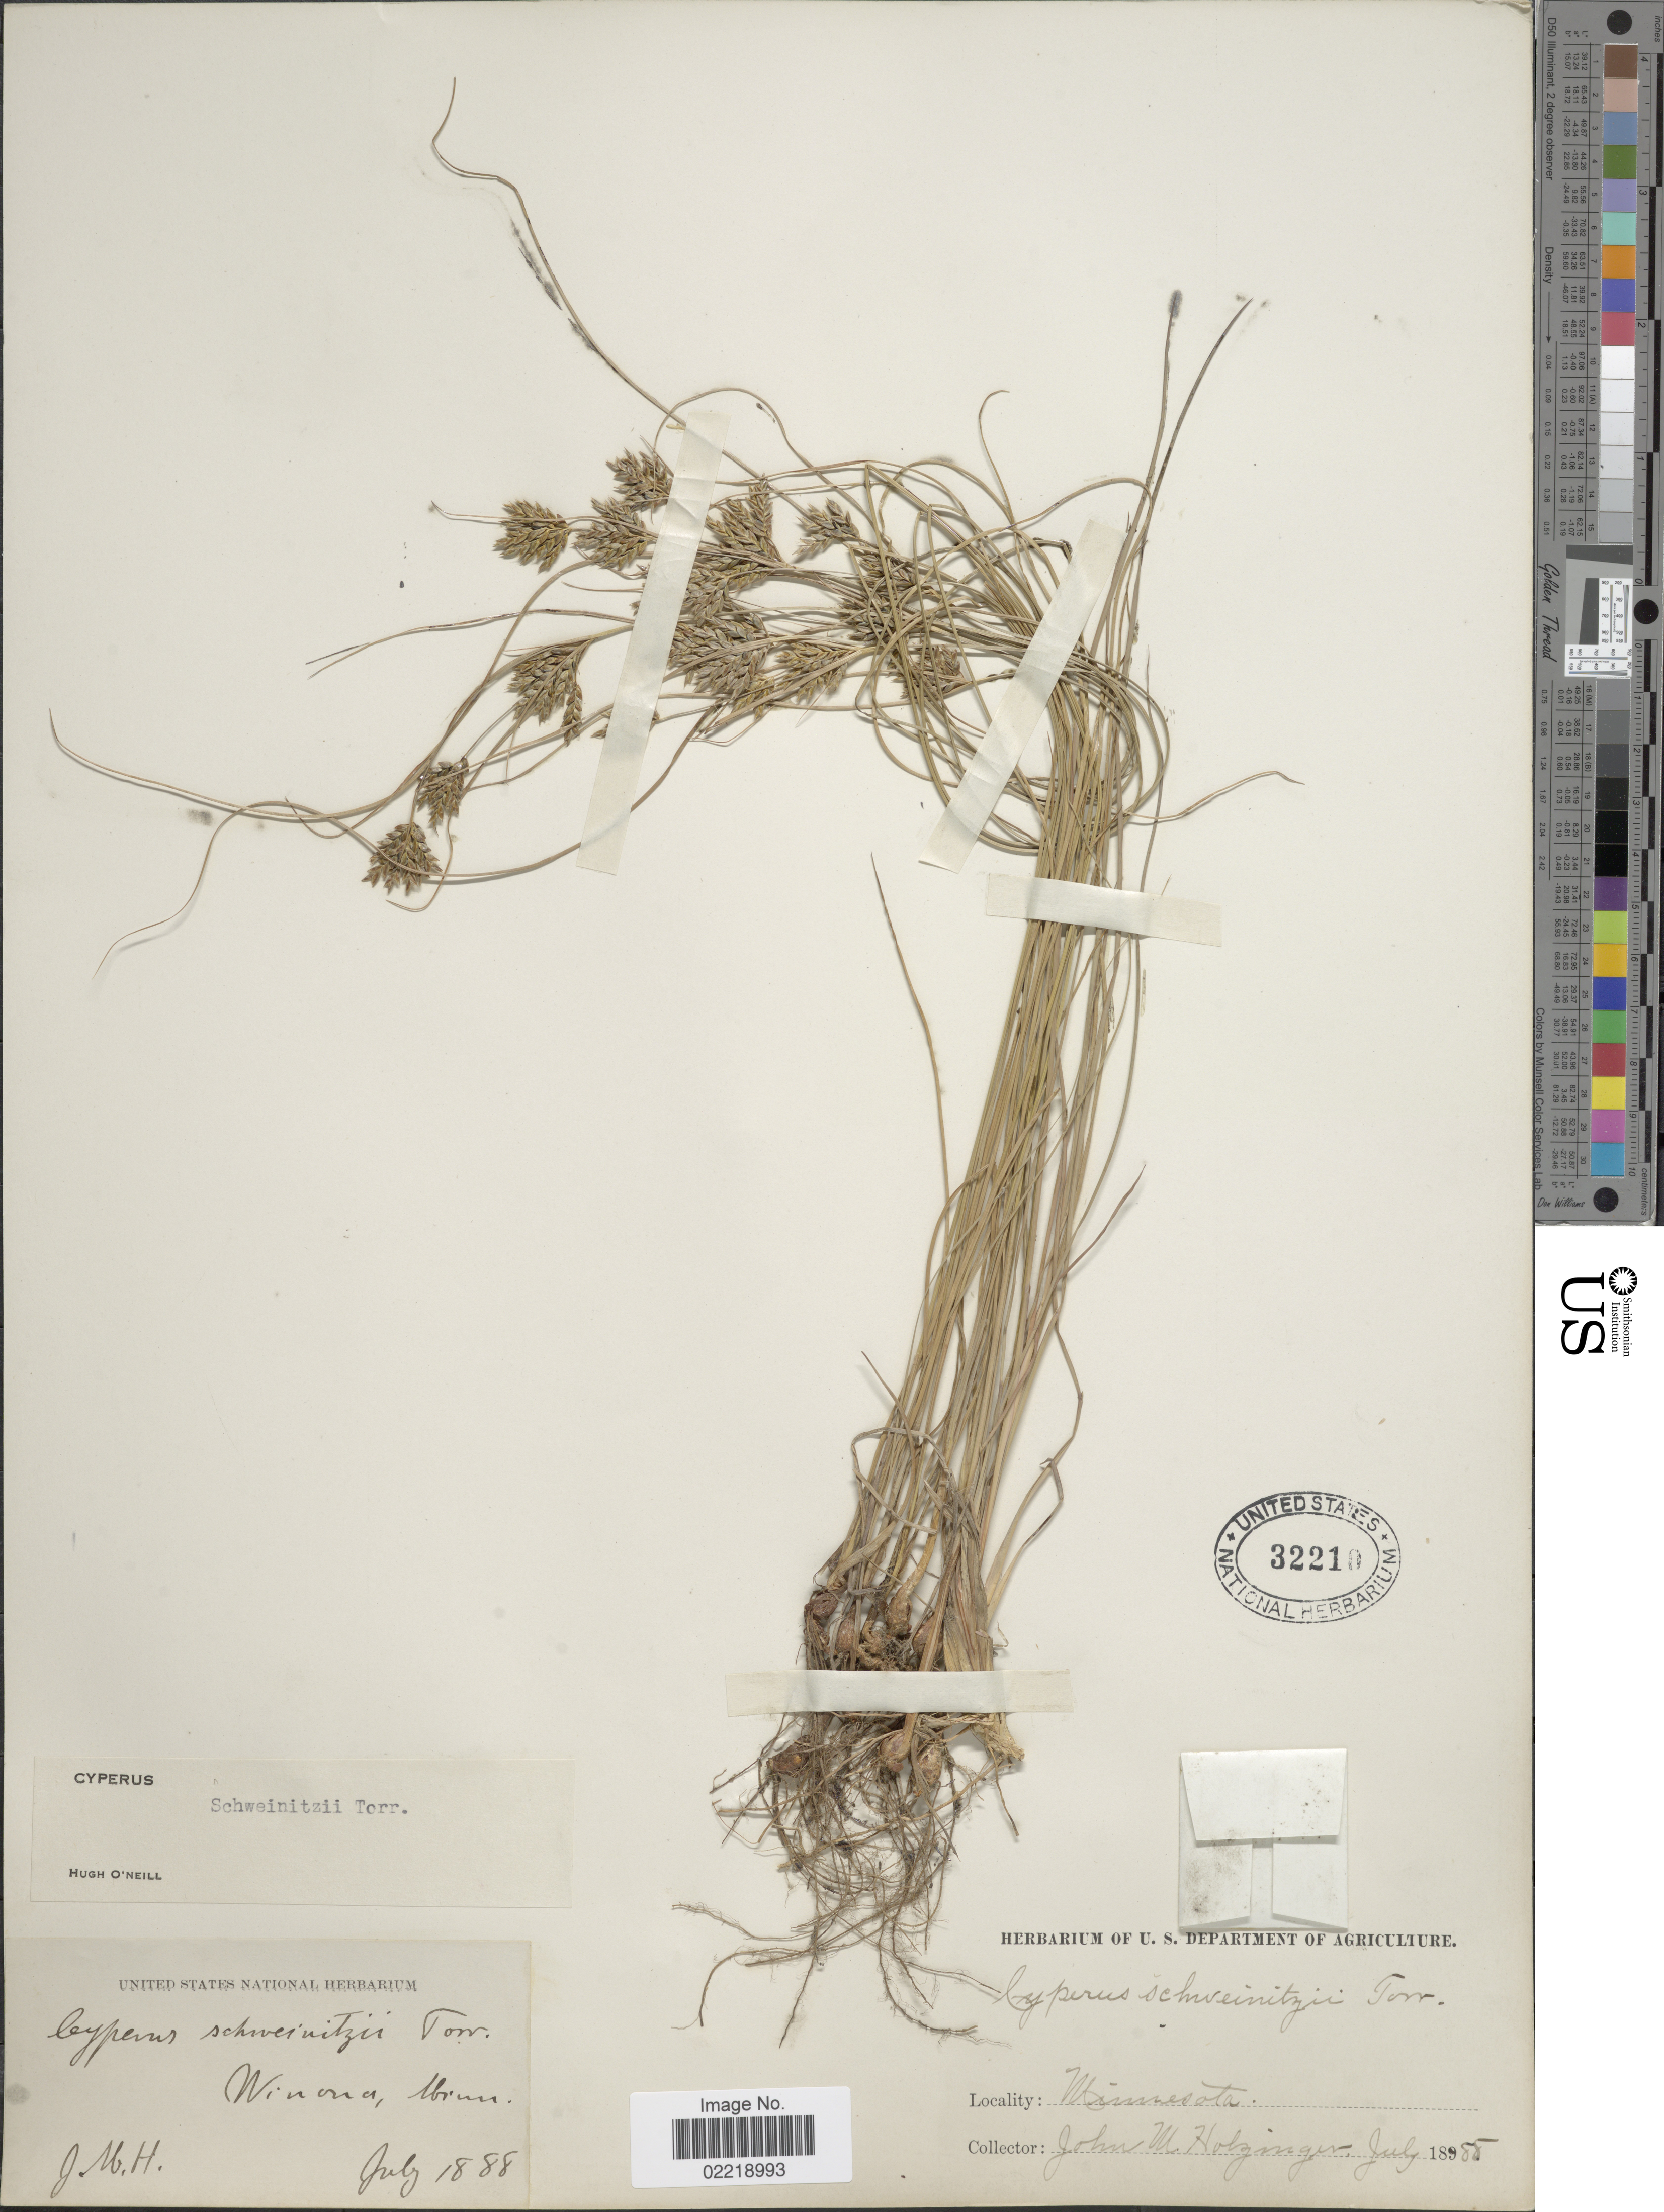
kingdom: Plantae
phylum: Tracheophyta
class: Liliopsida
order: Poales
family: Cyperaceae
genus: Cyperus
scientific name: Cyperus schweinitzii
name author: Torr.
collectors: J. M. Holzinger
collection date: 1888-07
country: United States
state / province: Minnesota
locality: Winona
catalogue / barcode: US 32210